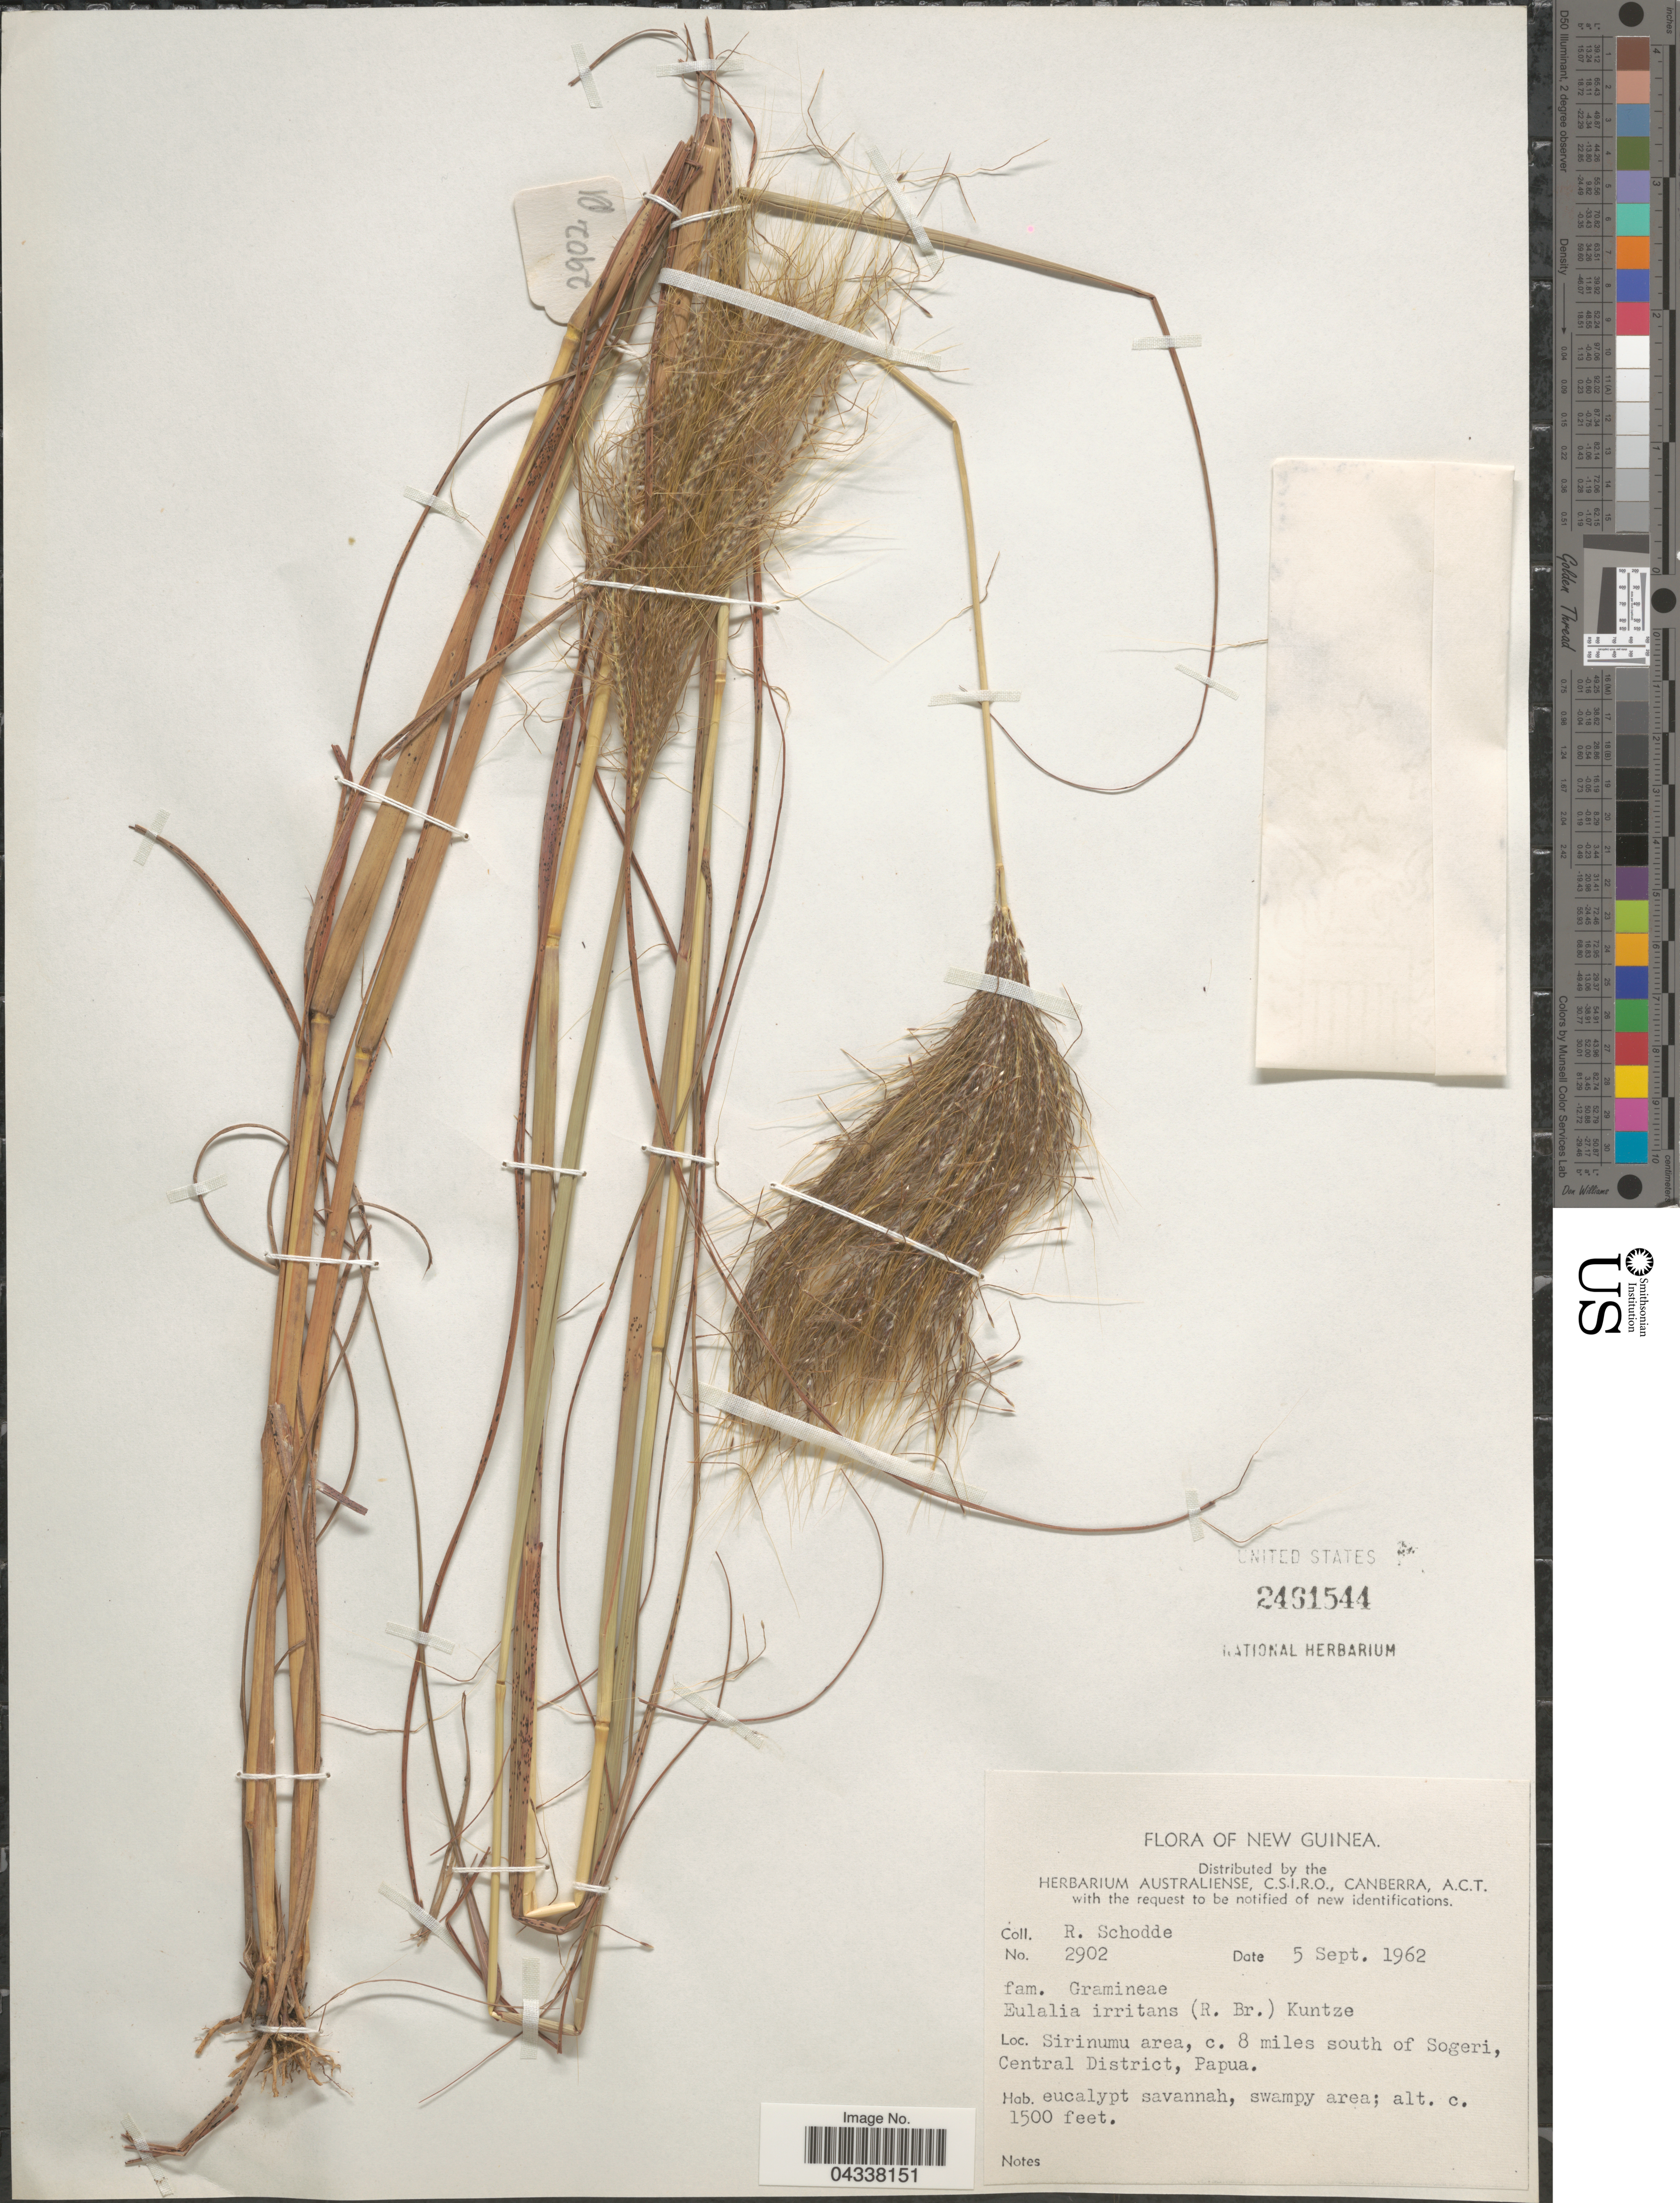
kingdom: Plantae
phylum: Tracheophyta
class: Liliopsida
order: Poales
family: Poaceae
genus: Pseudopogonatherum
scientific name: Pseudopogonatherum irritans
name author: (R. Br.) A. Camus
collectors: R. Schodde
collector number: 2902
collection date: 1962-09-05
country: Papua New Guinea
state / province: Central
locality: New Guinea. Sirinumu area, c. 8 miles south of Sogeri, Central District, Papua.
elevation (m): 457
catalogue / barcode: US 2561544